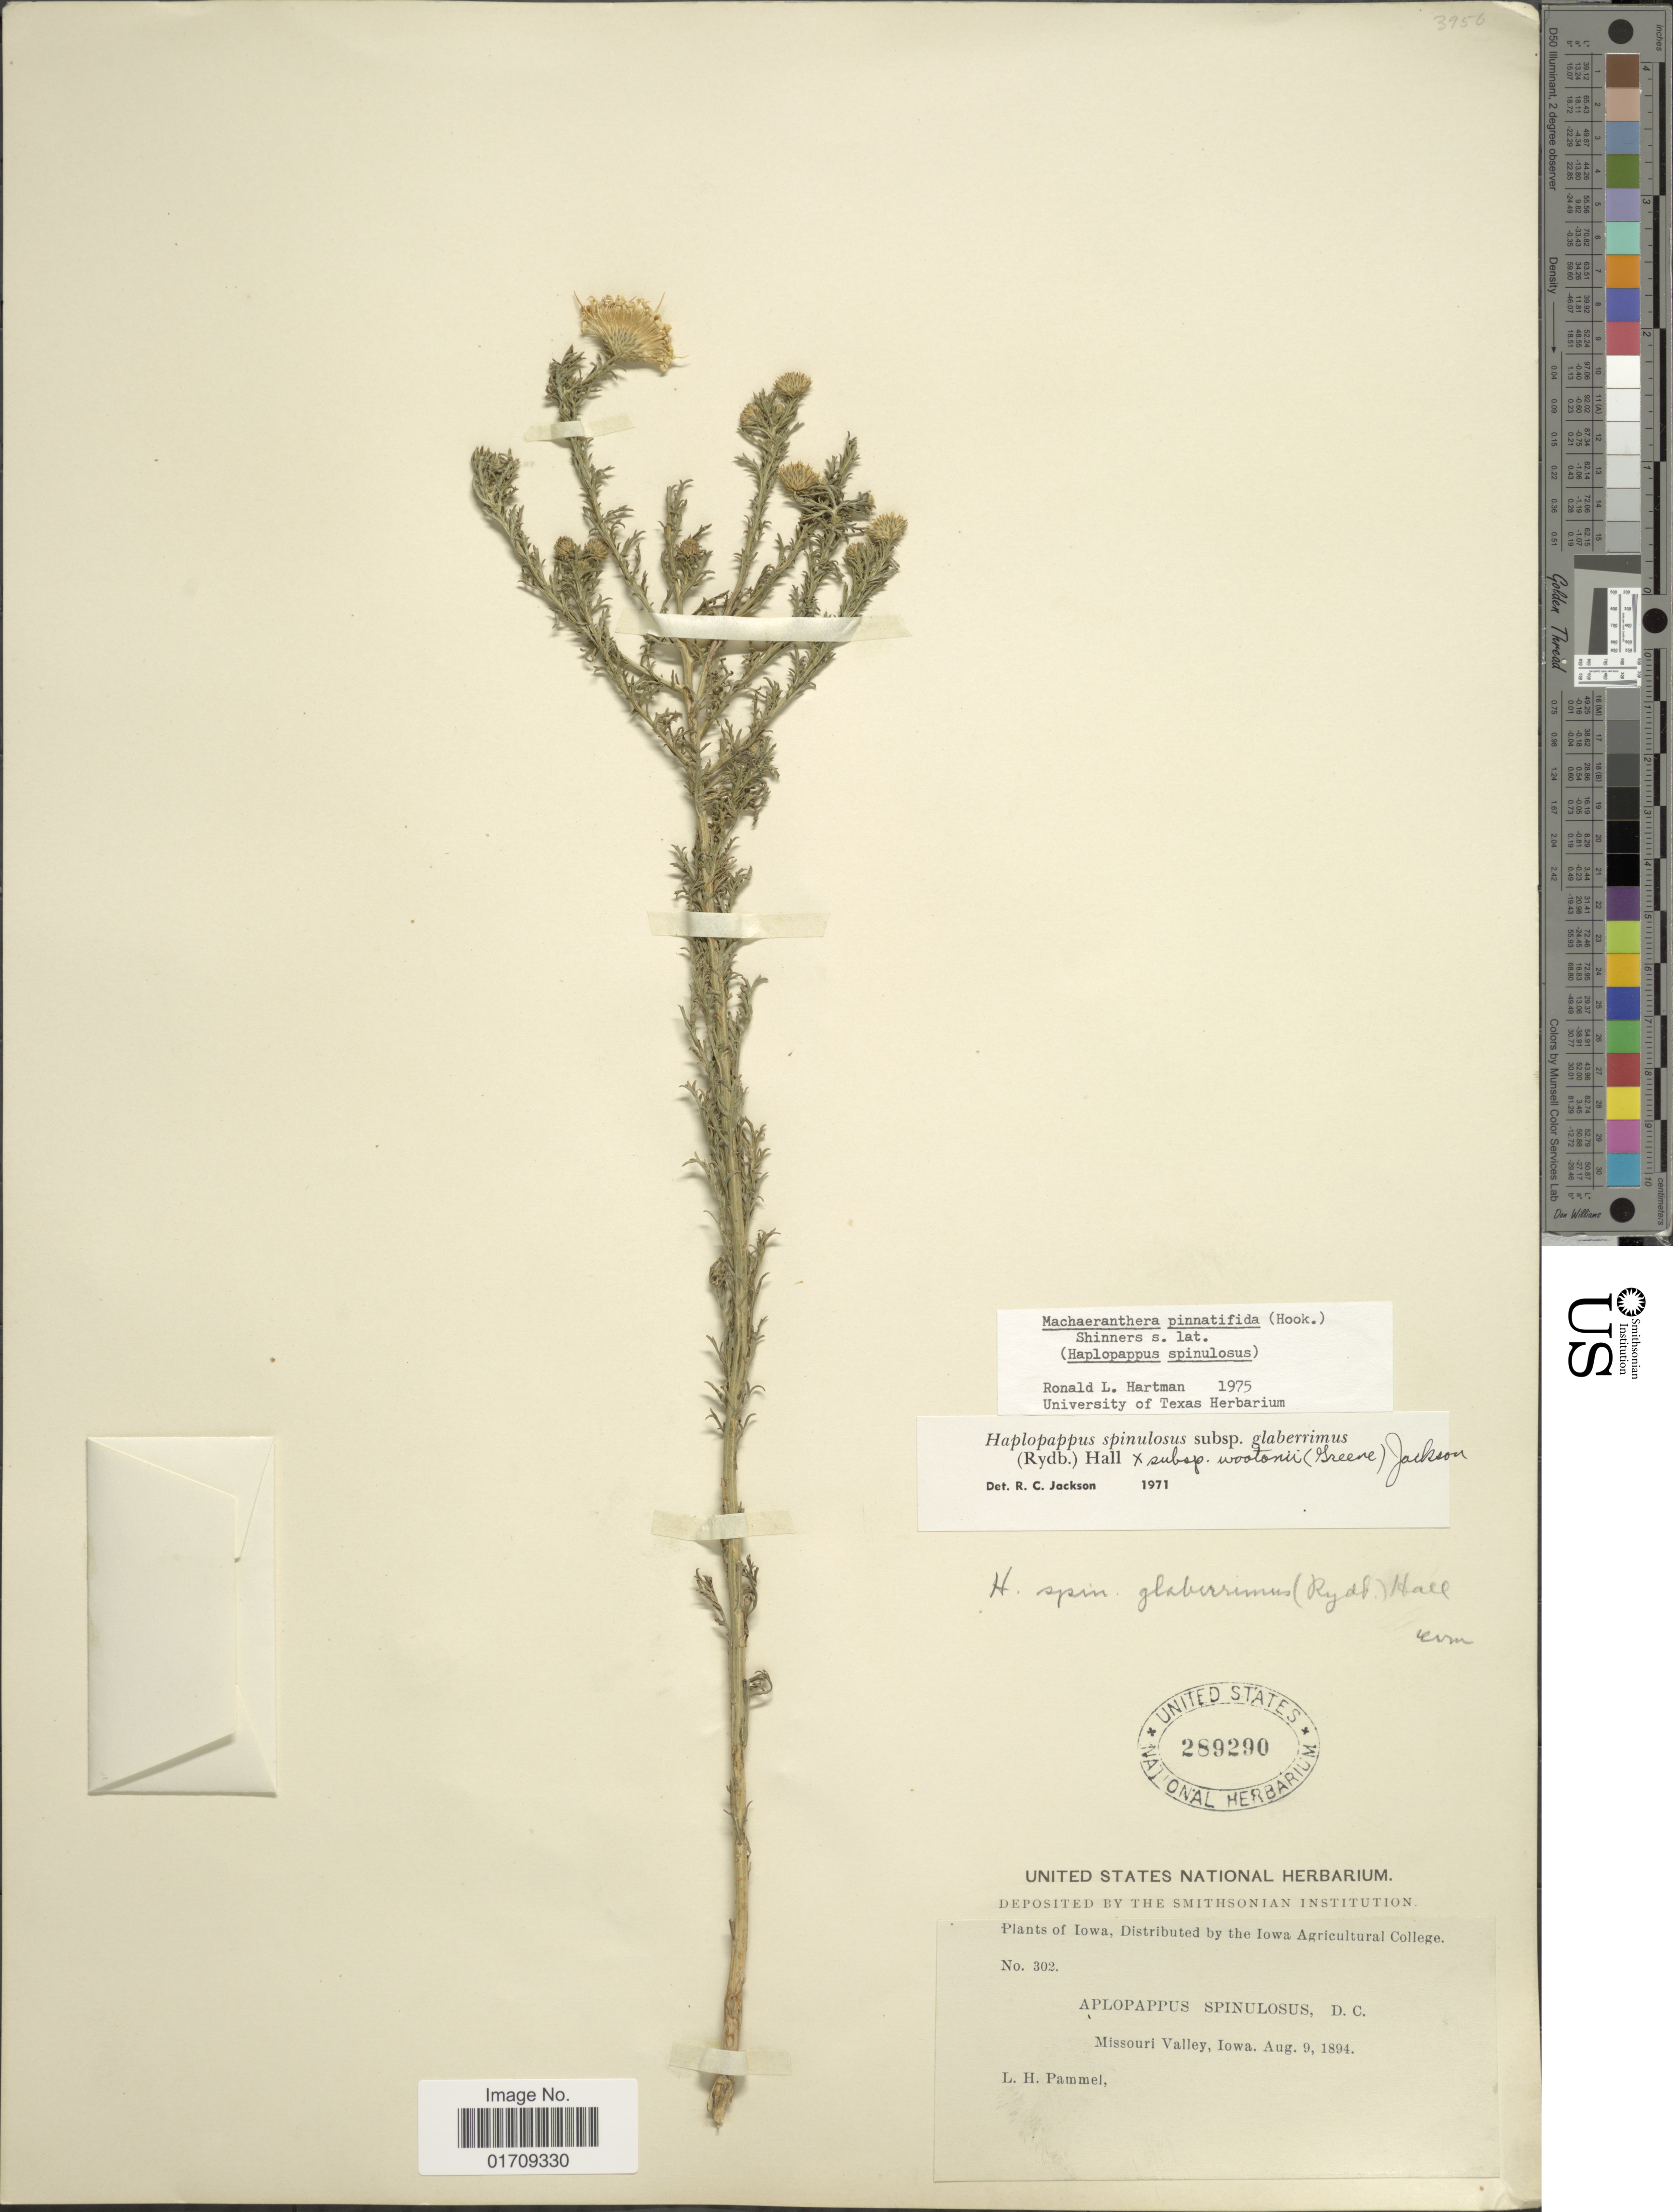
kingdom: Plantae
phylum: Tracheophyta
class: Magnoliopsida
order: Asterales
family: Asteraceae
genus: Machaeranthera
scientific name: Machaeranthera pinnatifida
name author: (Hook.) Shinners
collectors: L. Pammel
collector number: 302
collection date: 1894-08-09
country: United States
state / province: Iowa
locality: Missouri Valley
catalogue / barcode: US 289290